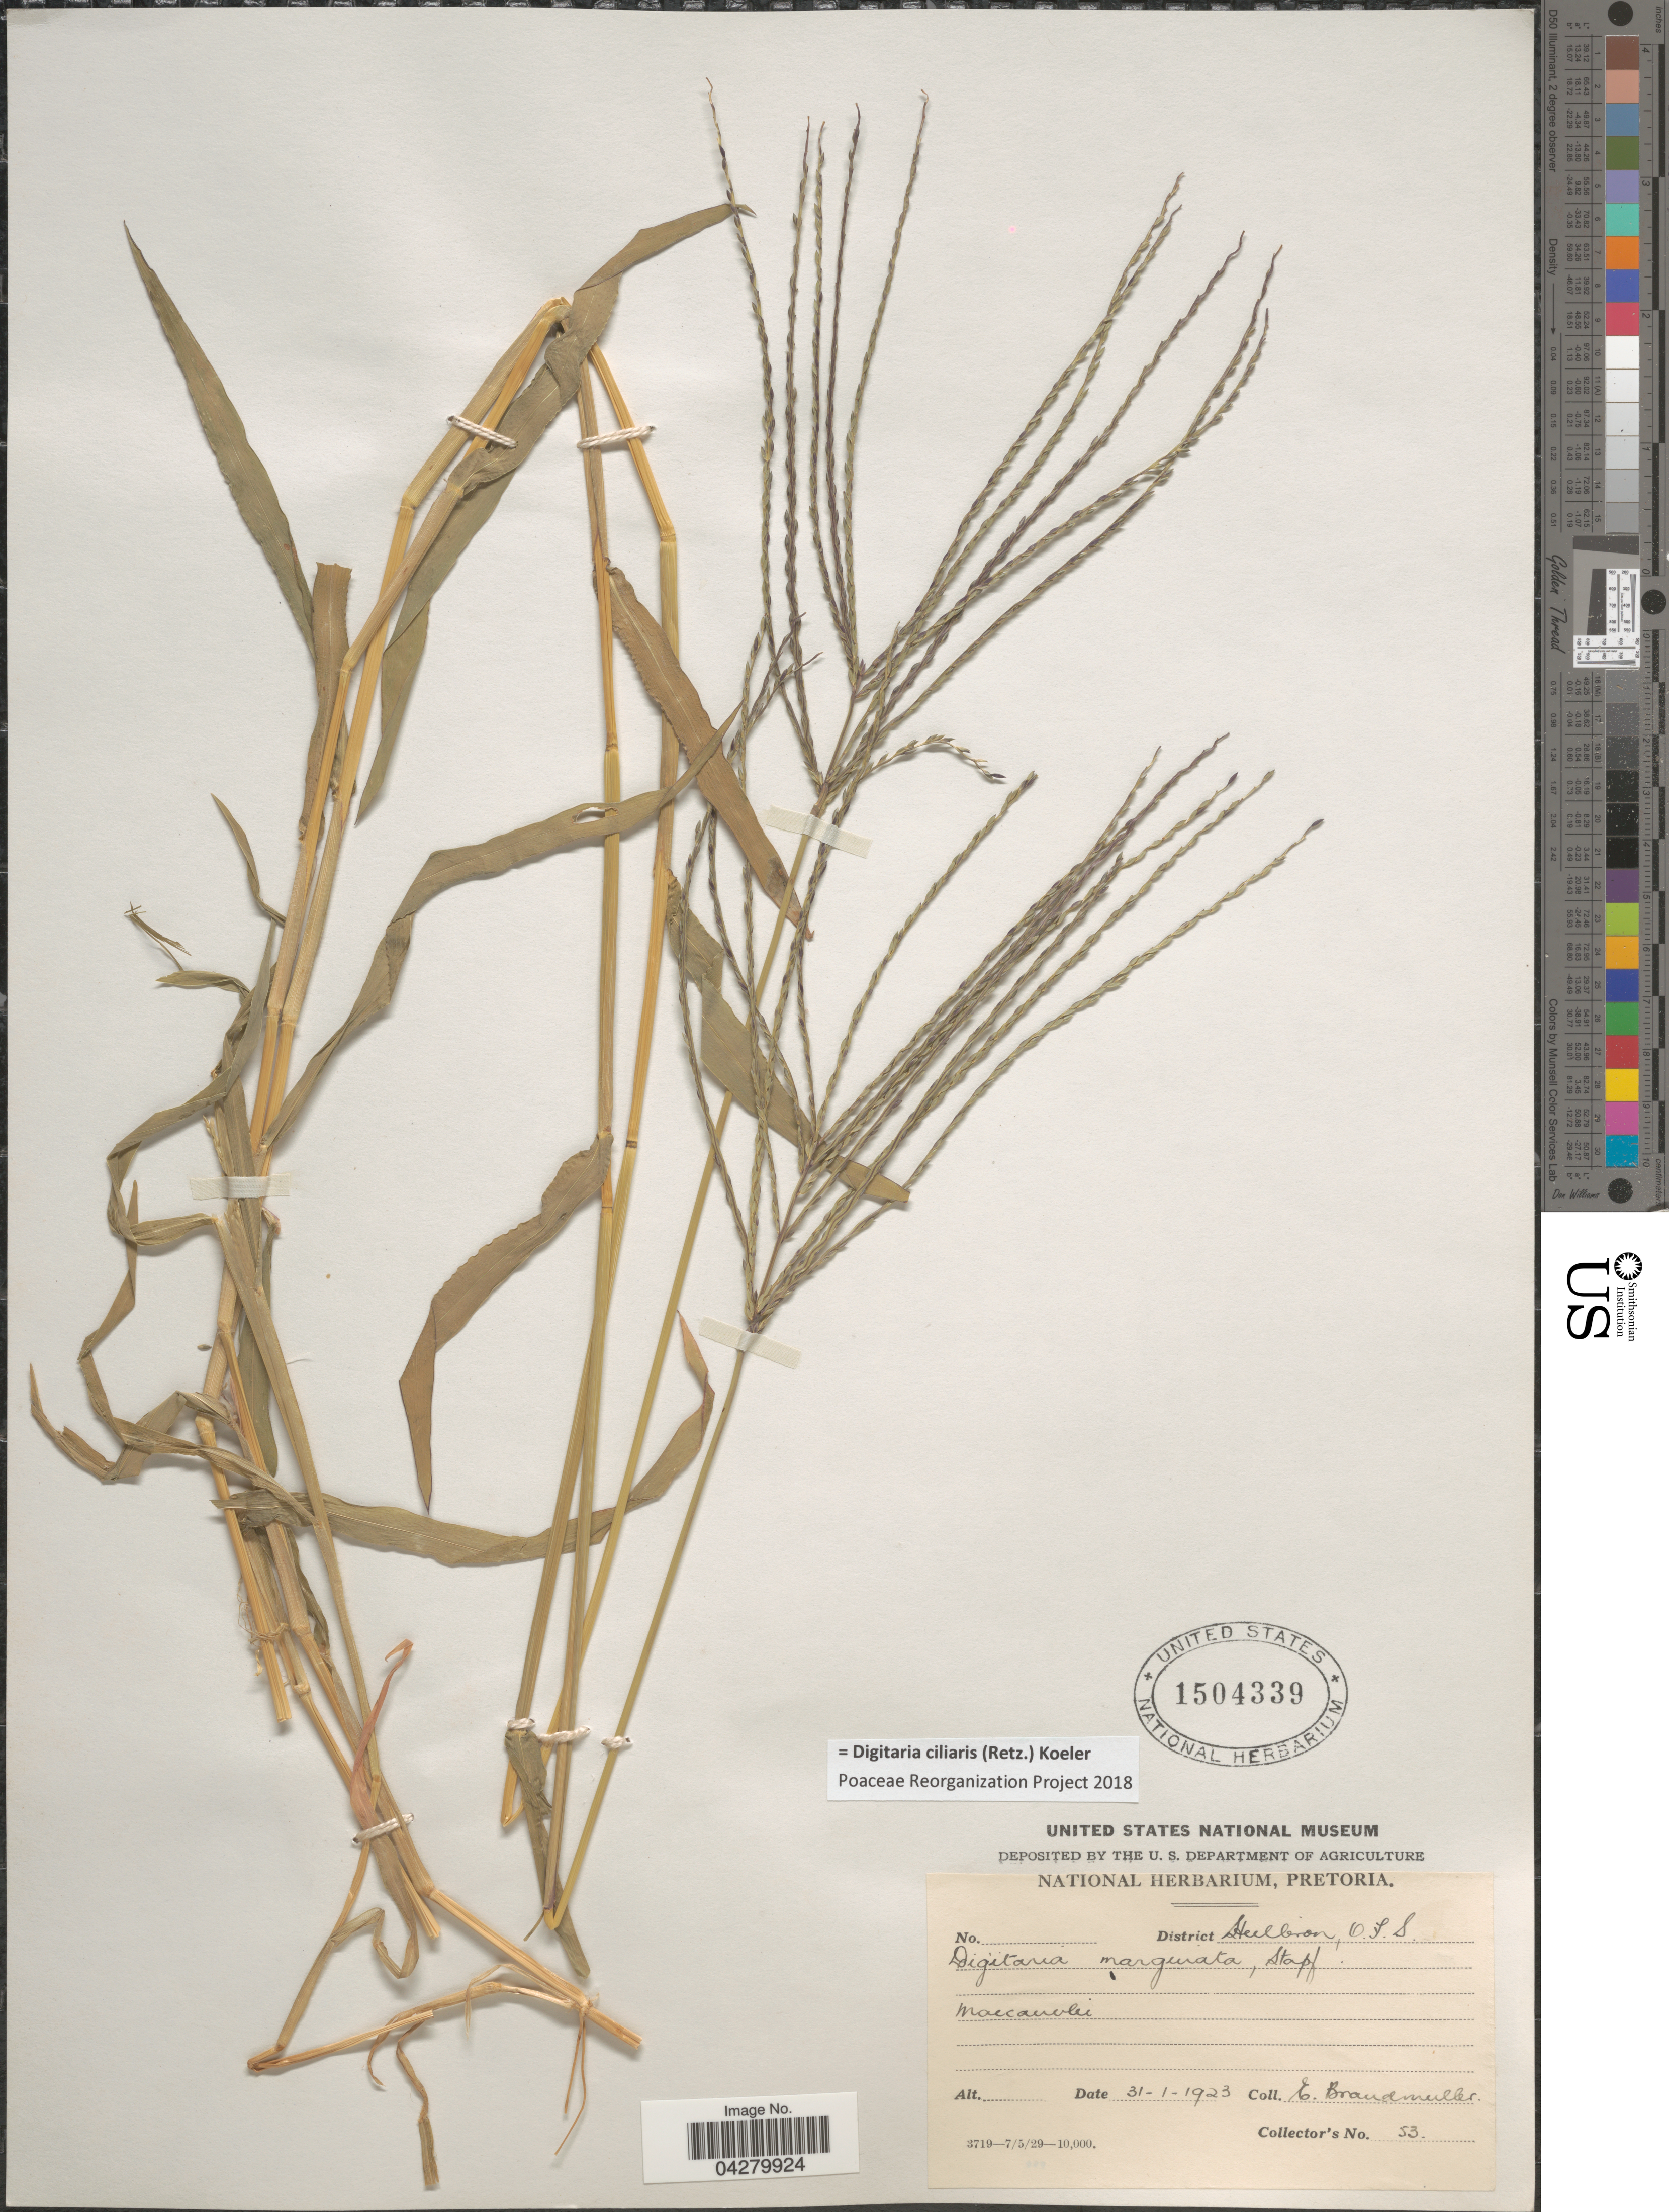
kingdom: Plantae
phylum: Tracheophyta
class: Liliopsida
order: Poales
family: Poaceae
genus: Digitaria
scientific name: Digitaria ciliaris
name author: (Retz.) Koeler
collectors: E. Brandmuller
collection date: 1923-01-31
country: South Africa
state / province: Free State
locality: District Heilbron, O.F.S. Maccauvlei.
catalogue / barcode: US 1504339